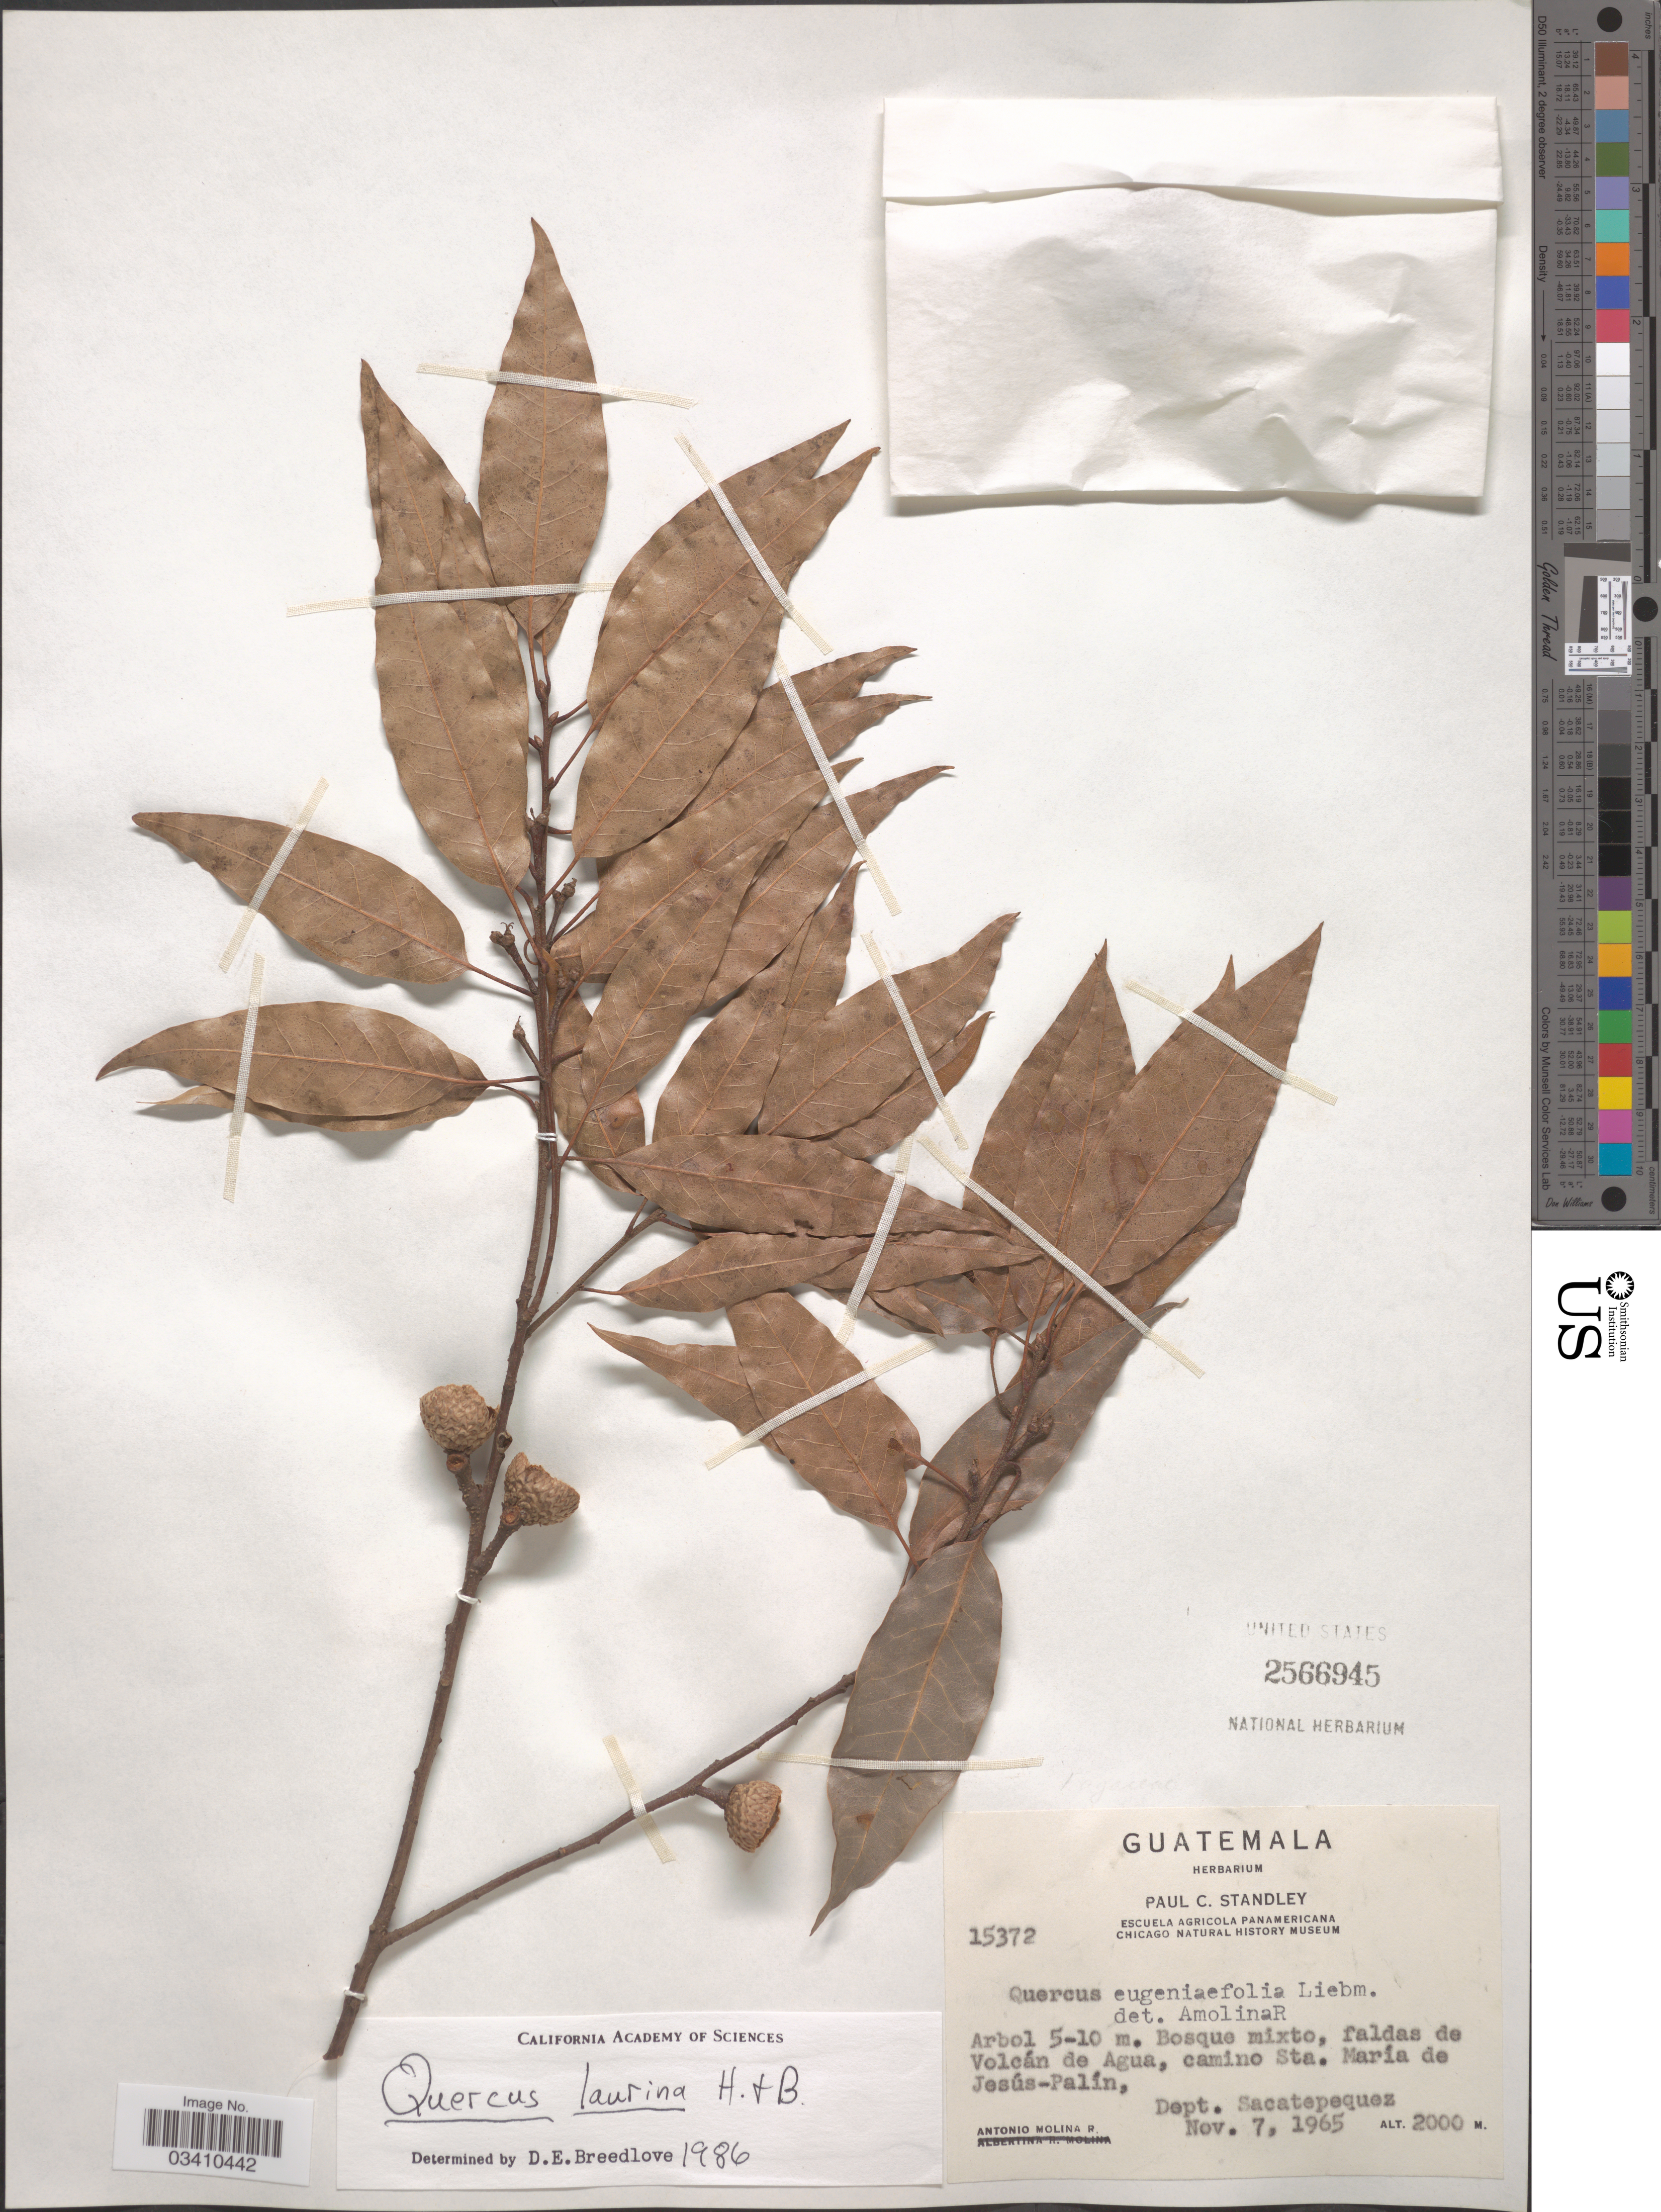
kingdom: Plantae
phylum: Tracheophyta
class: Magnoliopsida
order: Fagales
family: Fagaceae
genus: Quercus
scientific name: Quercus laurina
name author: Humb. & Bonpl.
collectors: A. Molina R.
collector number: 15372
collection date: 1965-11-07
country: Guatemala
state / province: Sacatepéquez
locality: Faldas de Volcán de Agua, camino Sta. Maria de Jesús-Palín, Dept. Sacatepequez.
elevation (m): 2000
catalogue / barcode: US 2566945